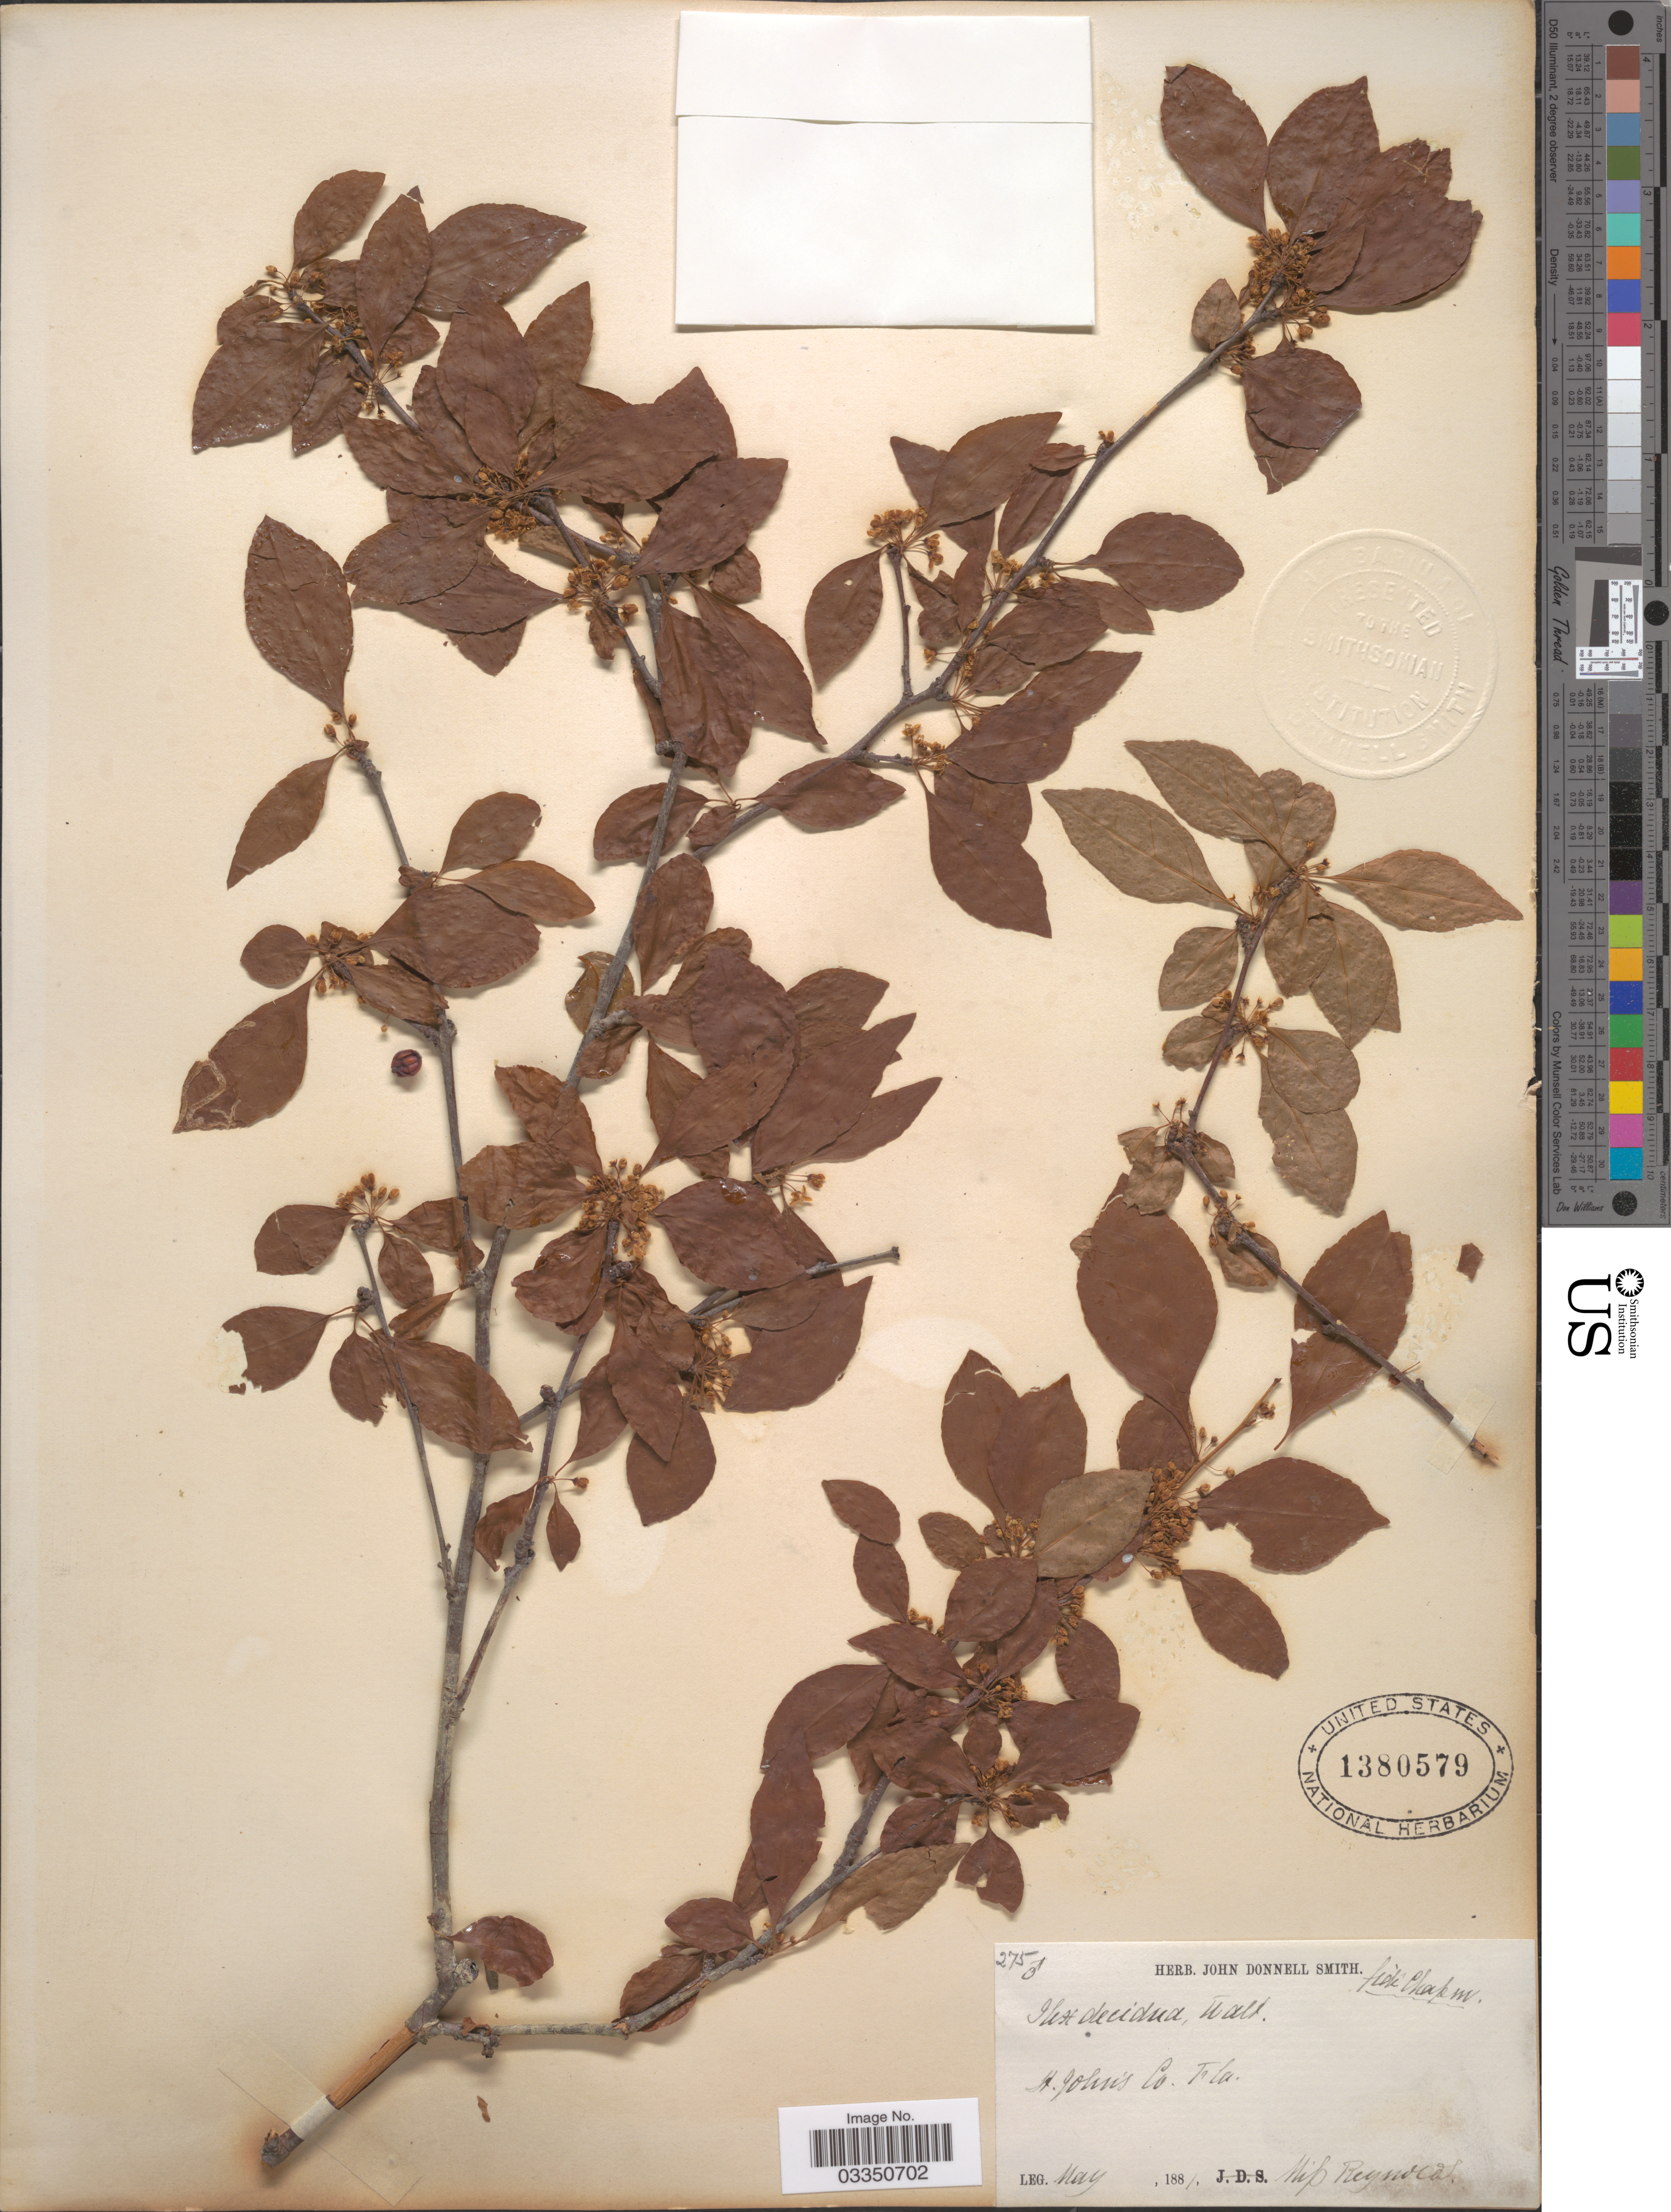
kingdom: Plantae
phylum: Tracheophyta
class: Magnoliopsida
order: Aquifoliales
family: Aquifoliaceae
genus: Ilex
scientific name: Ilex verticillata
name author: (L.) A. Gray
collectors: Miss Reynolds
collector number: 275?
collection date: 1881-05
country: United States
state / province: Florida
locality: St. John's Co.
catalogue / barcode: US 1380579